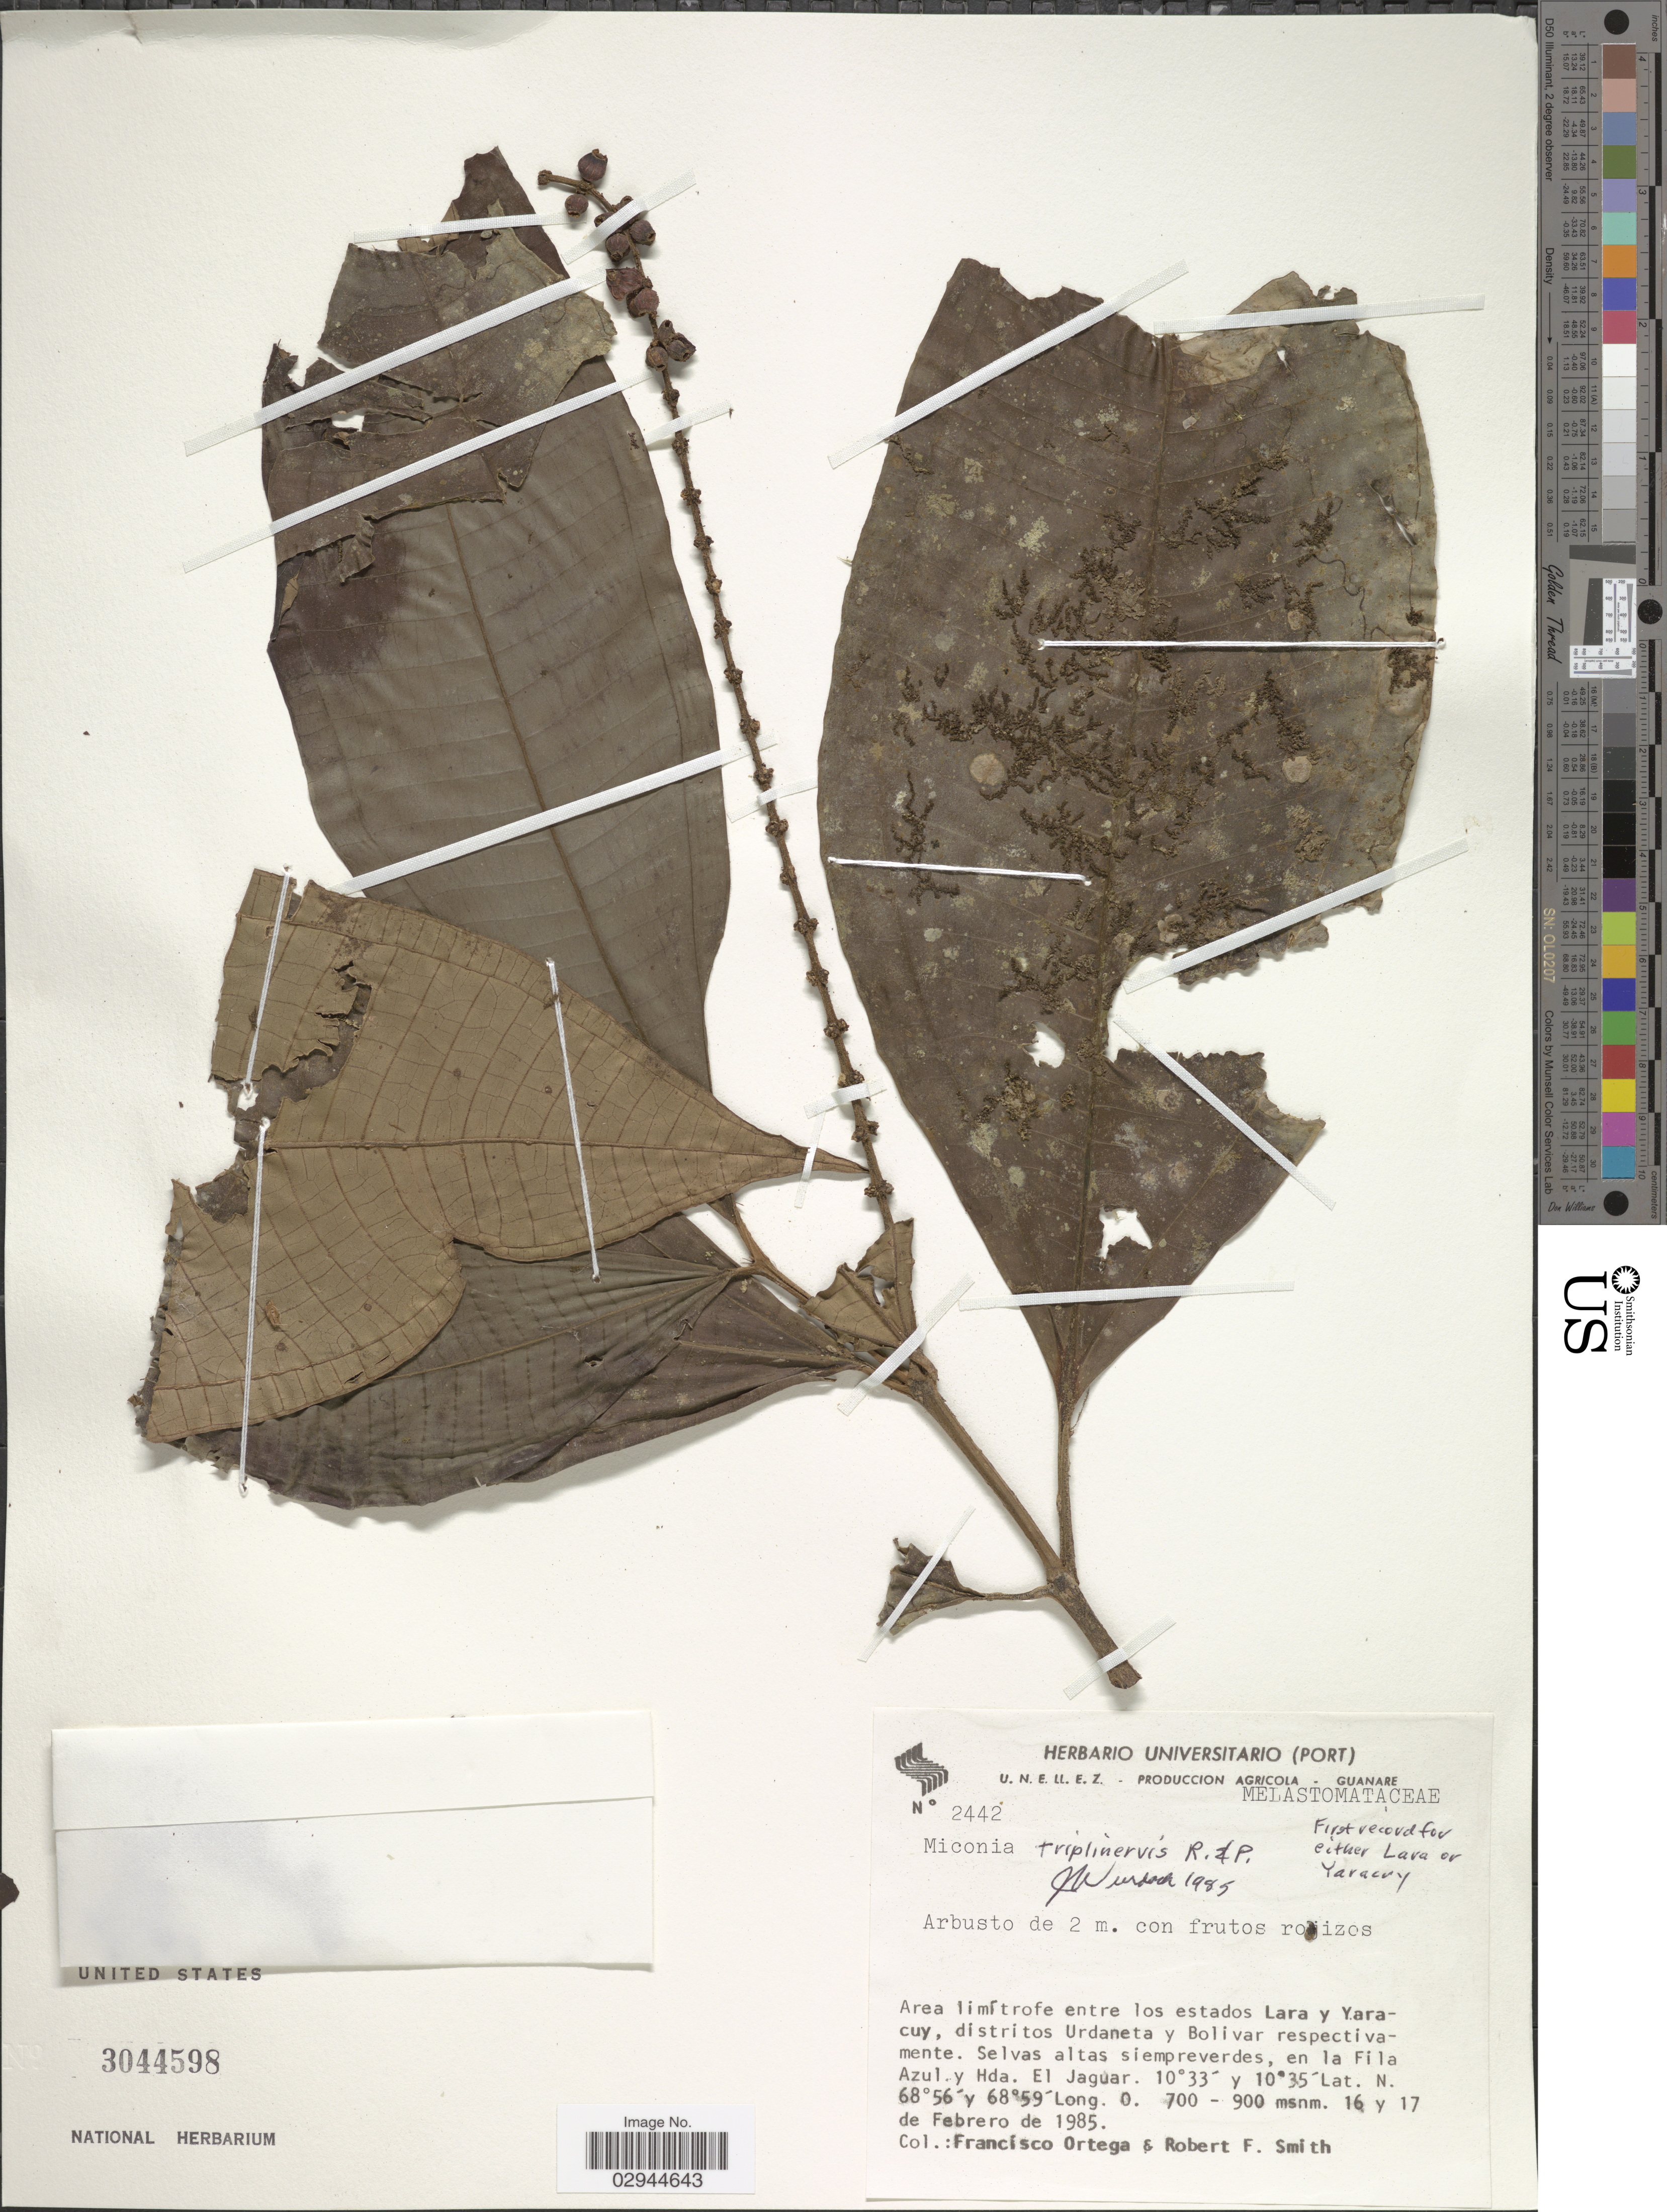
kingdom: Plantae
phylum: Tracheophyta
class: Magnoliopsida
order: Myrtales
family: Melastomataceae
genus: Miconia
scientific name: Miconia triplinervis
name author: Ruiz & Pav.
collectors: F. J. Ortega & R. F. Smith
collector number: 2442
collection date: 1985-02-16/1985-02-17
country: Venezuela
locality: Area limítrofe entre los estados Lara y Yaracuy, distritos Urdaneta y Bolivar respectivamente, Selvas altas siempreverdes, en la Fila Azul y Hda. El Jaguar.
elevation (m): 700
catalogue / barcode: US 3044598